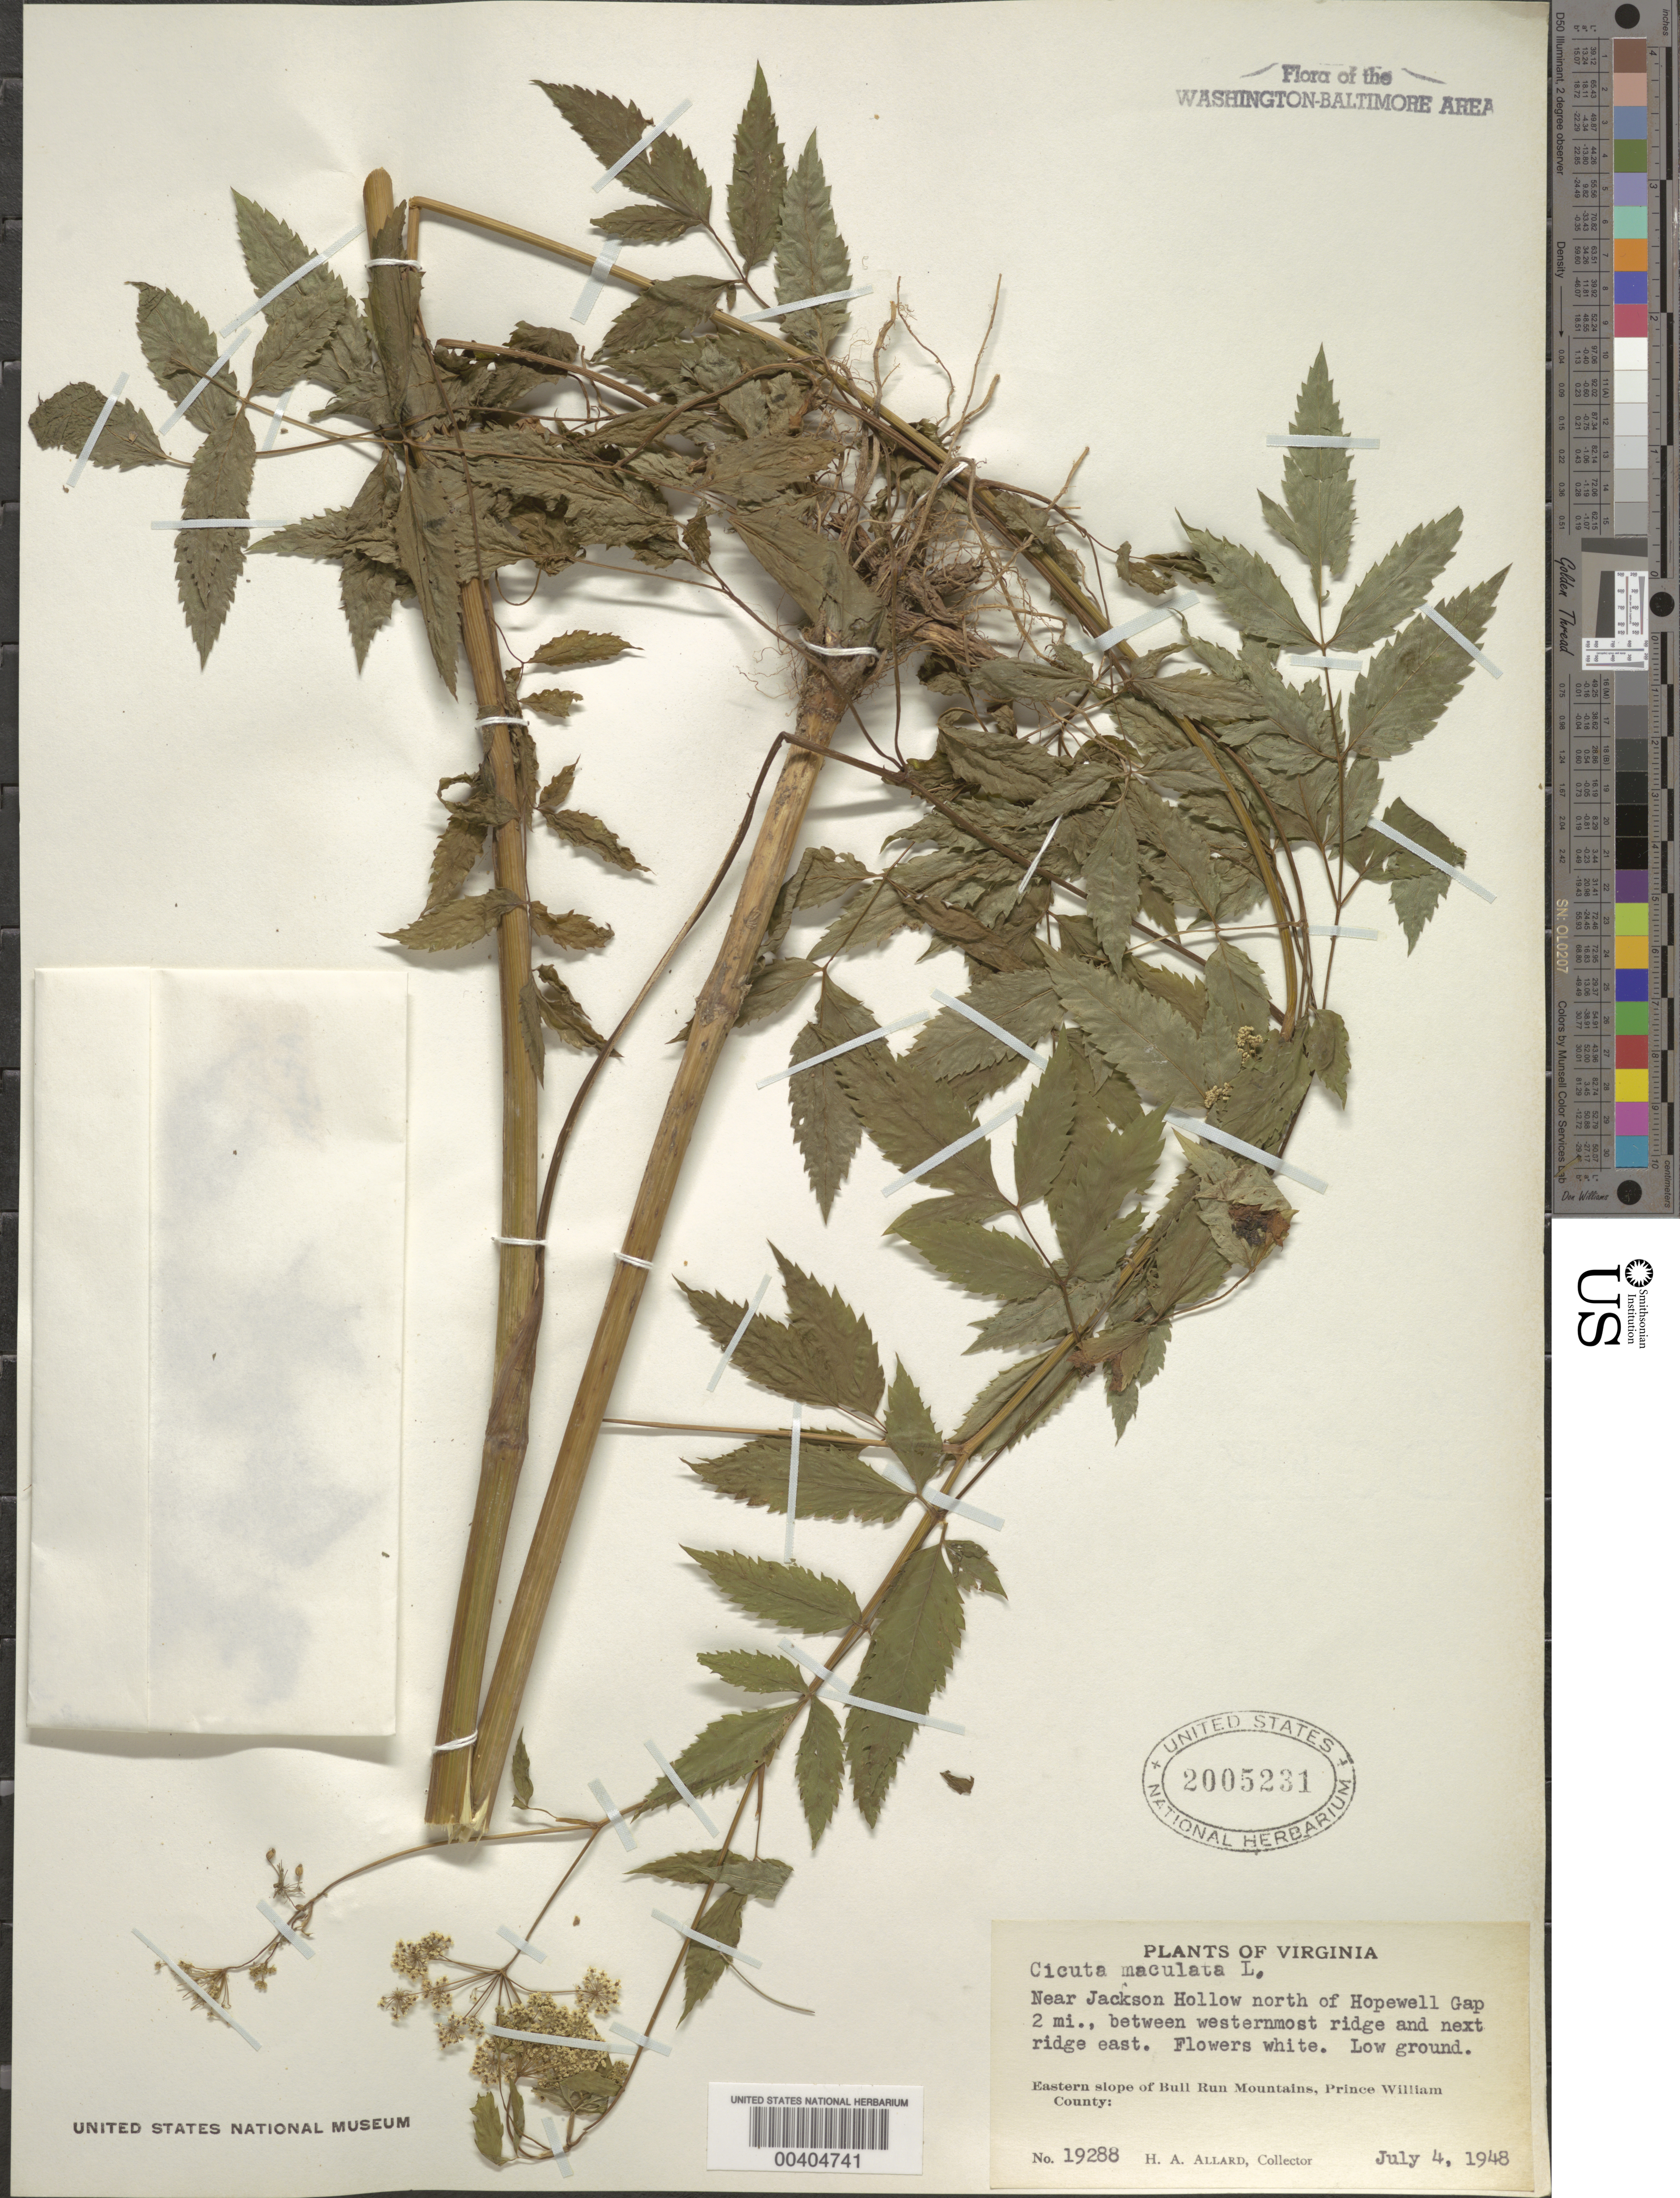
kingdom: Plantae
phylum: Tracheophyta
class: Magnoliopsida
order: Apiales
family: Apiaceae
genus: Cicuta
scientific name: Cicuta maculata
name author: L.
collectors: H. A. Allard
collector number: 19288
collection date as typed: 04 Jul 1948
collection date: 1948-07-04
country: United States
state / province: Virginia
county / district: Prince William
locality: Jackson Hollow, N of Hopewell Gap, eastern-slope of Bull Run Mts.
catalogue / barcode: US 2005231